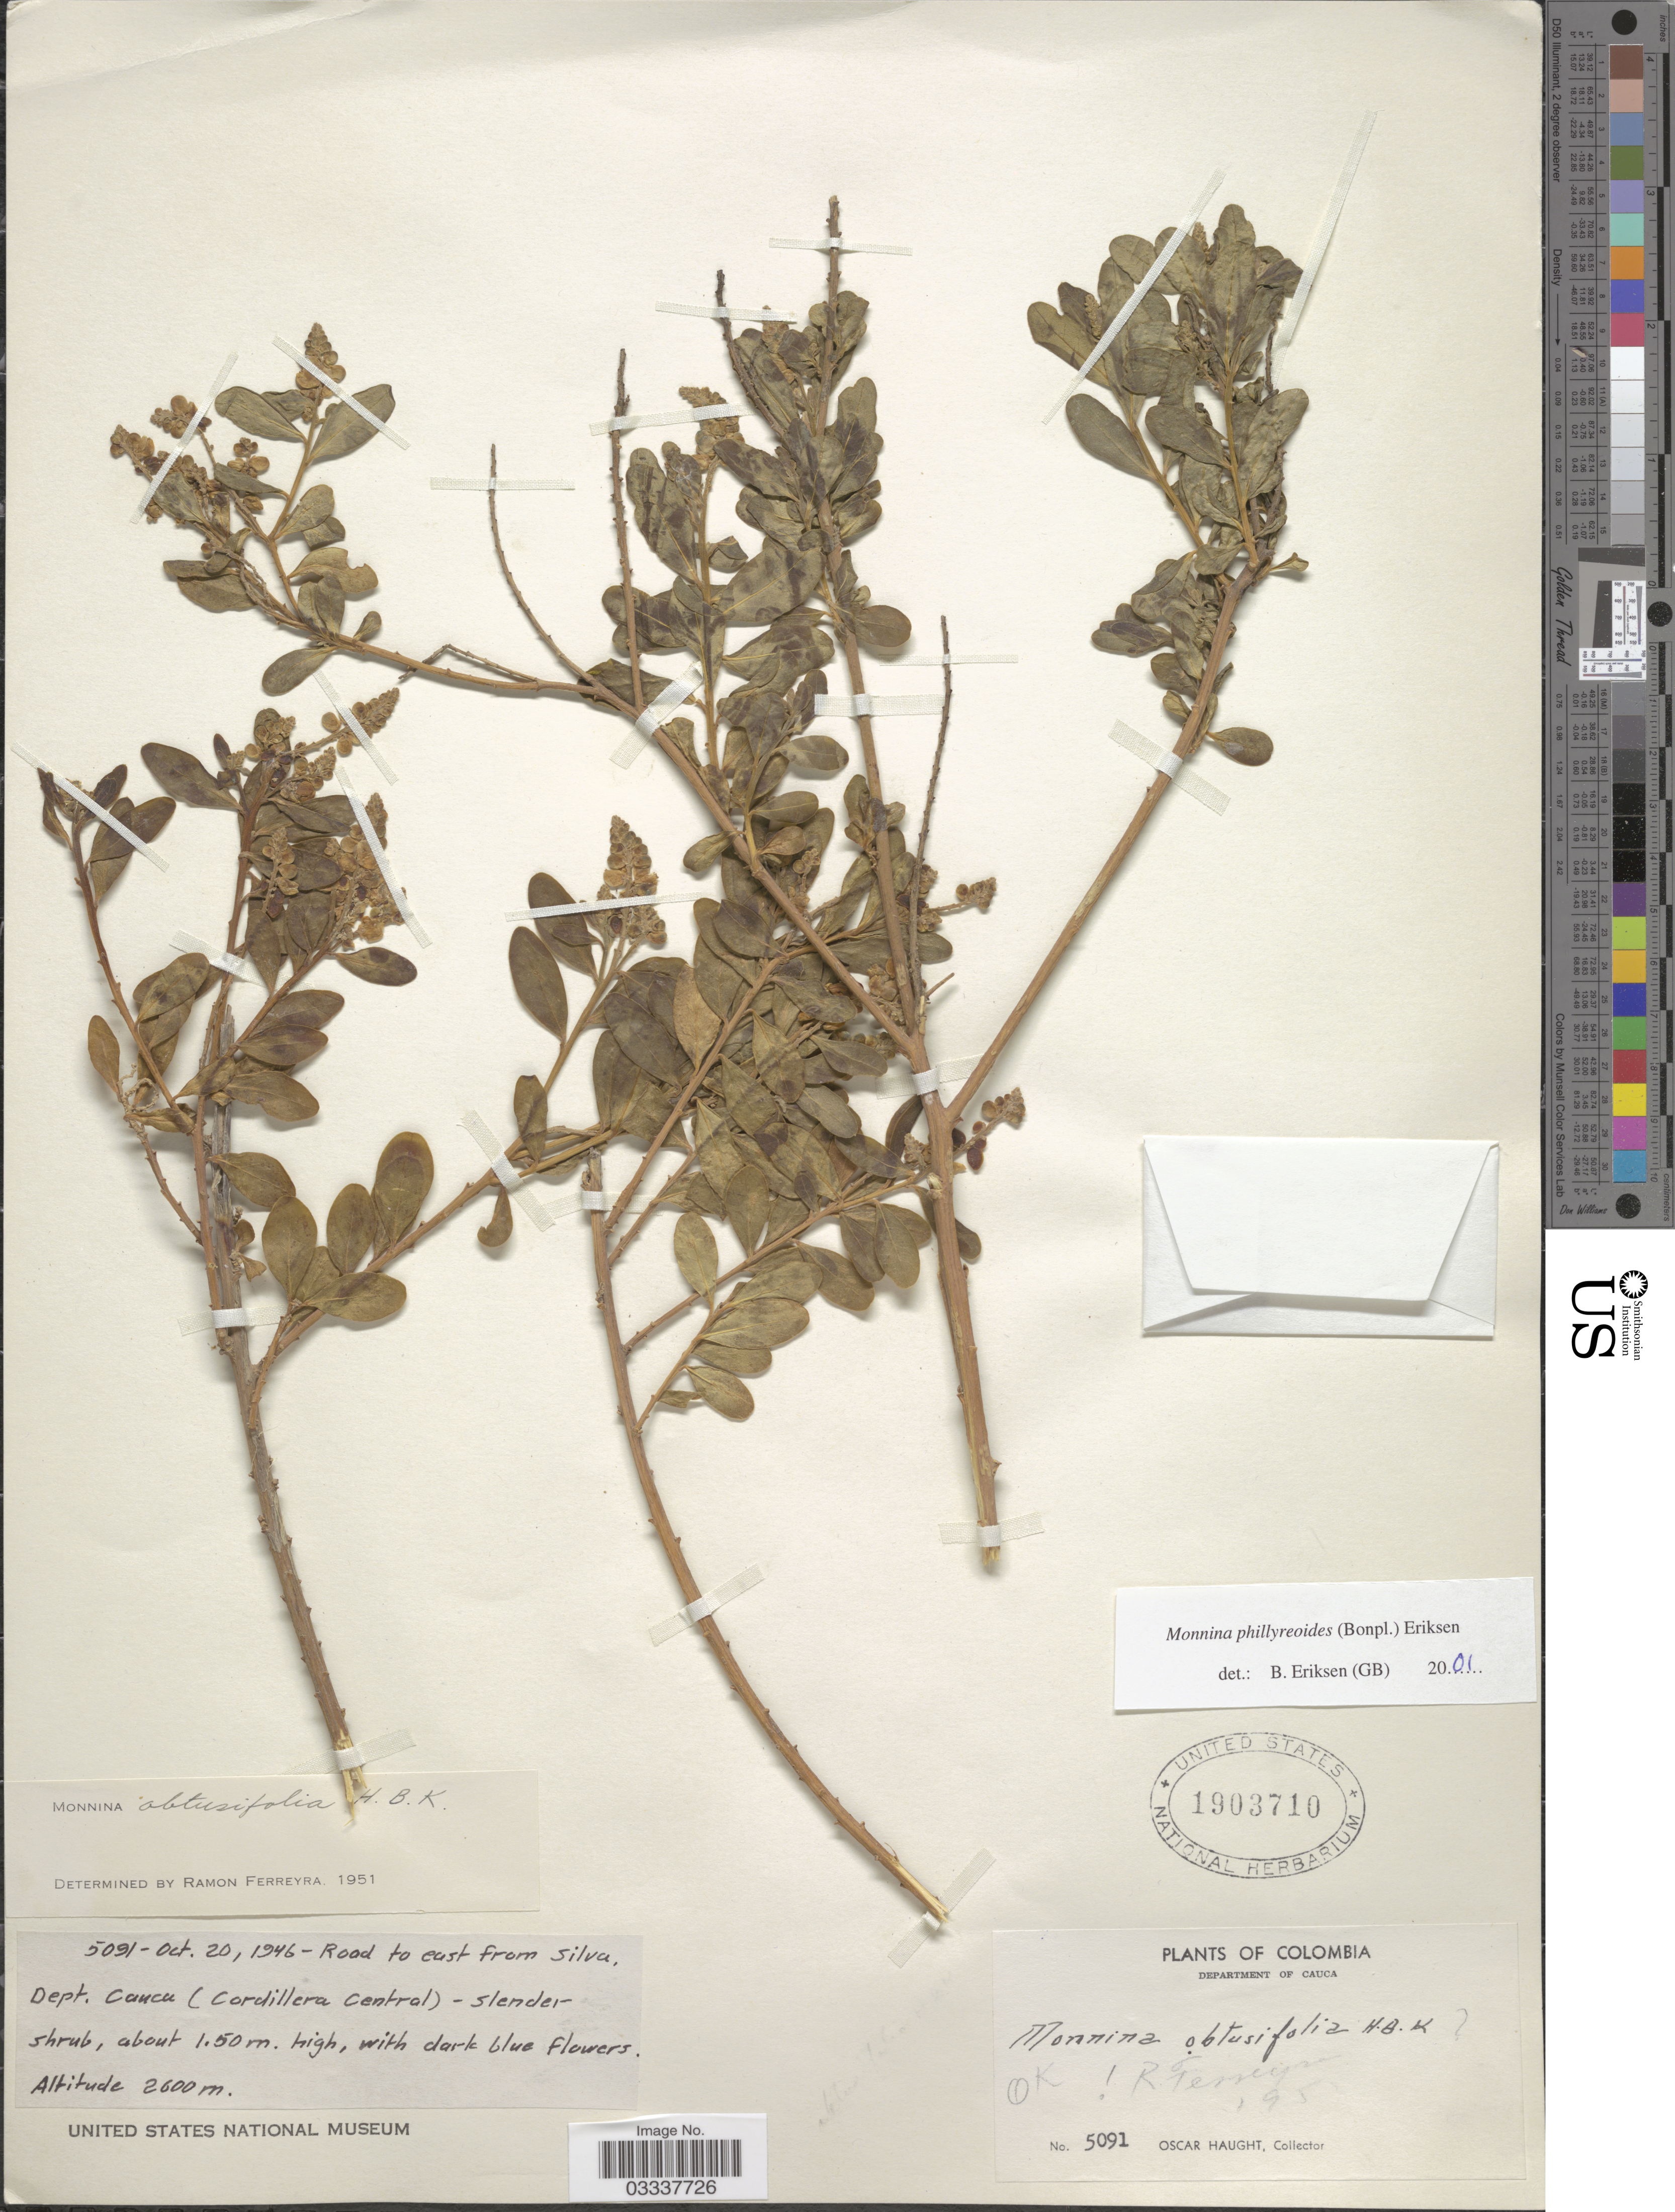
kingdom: Plantae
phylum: Tracheophyta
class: Magnoliopsida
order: Fabales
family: Polygalaceae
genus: Monnina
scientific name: Monnina phillyreoides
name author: (Bonpl.) B. Eriksen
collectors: O. L. Haught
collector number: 5091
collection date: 1946-10-20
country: Colombia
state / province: Cauca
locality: Road to east from Silva, Department of Cauca (Cordillera Central).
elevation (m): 2600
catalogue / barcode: US 1903710